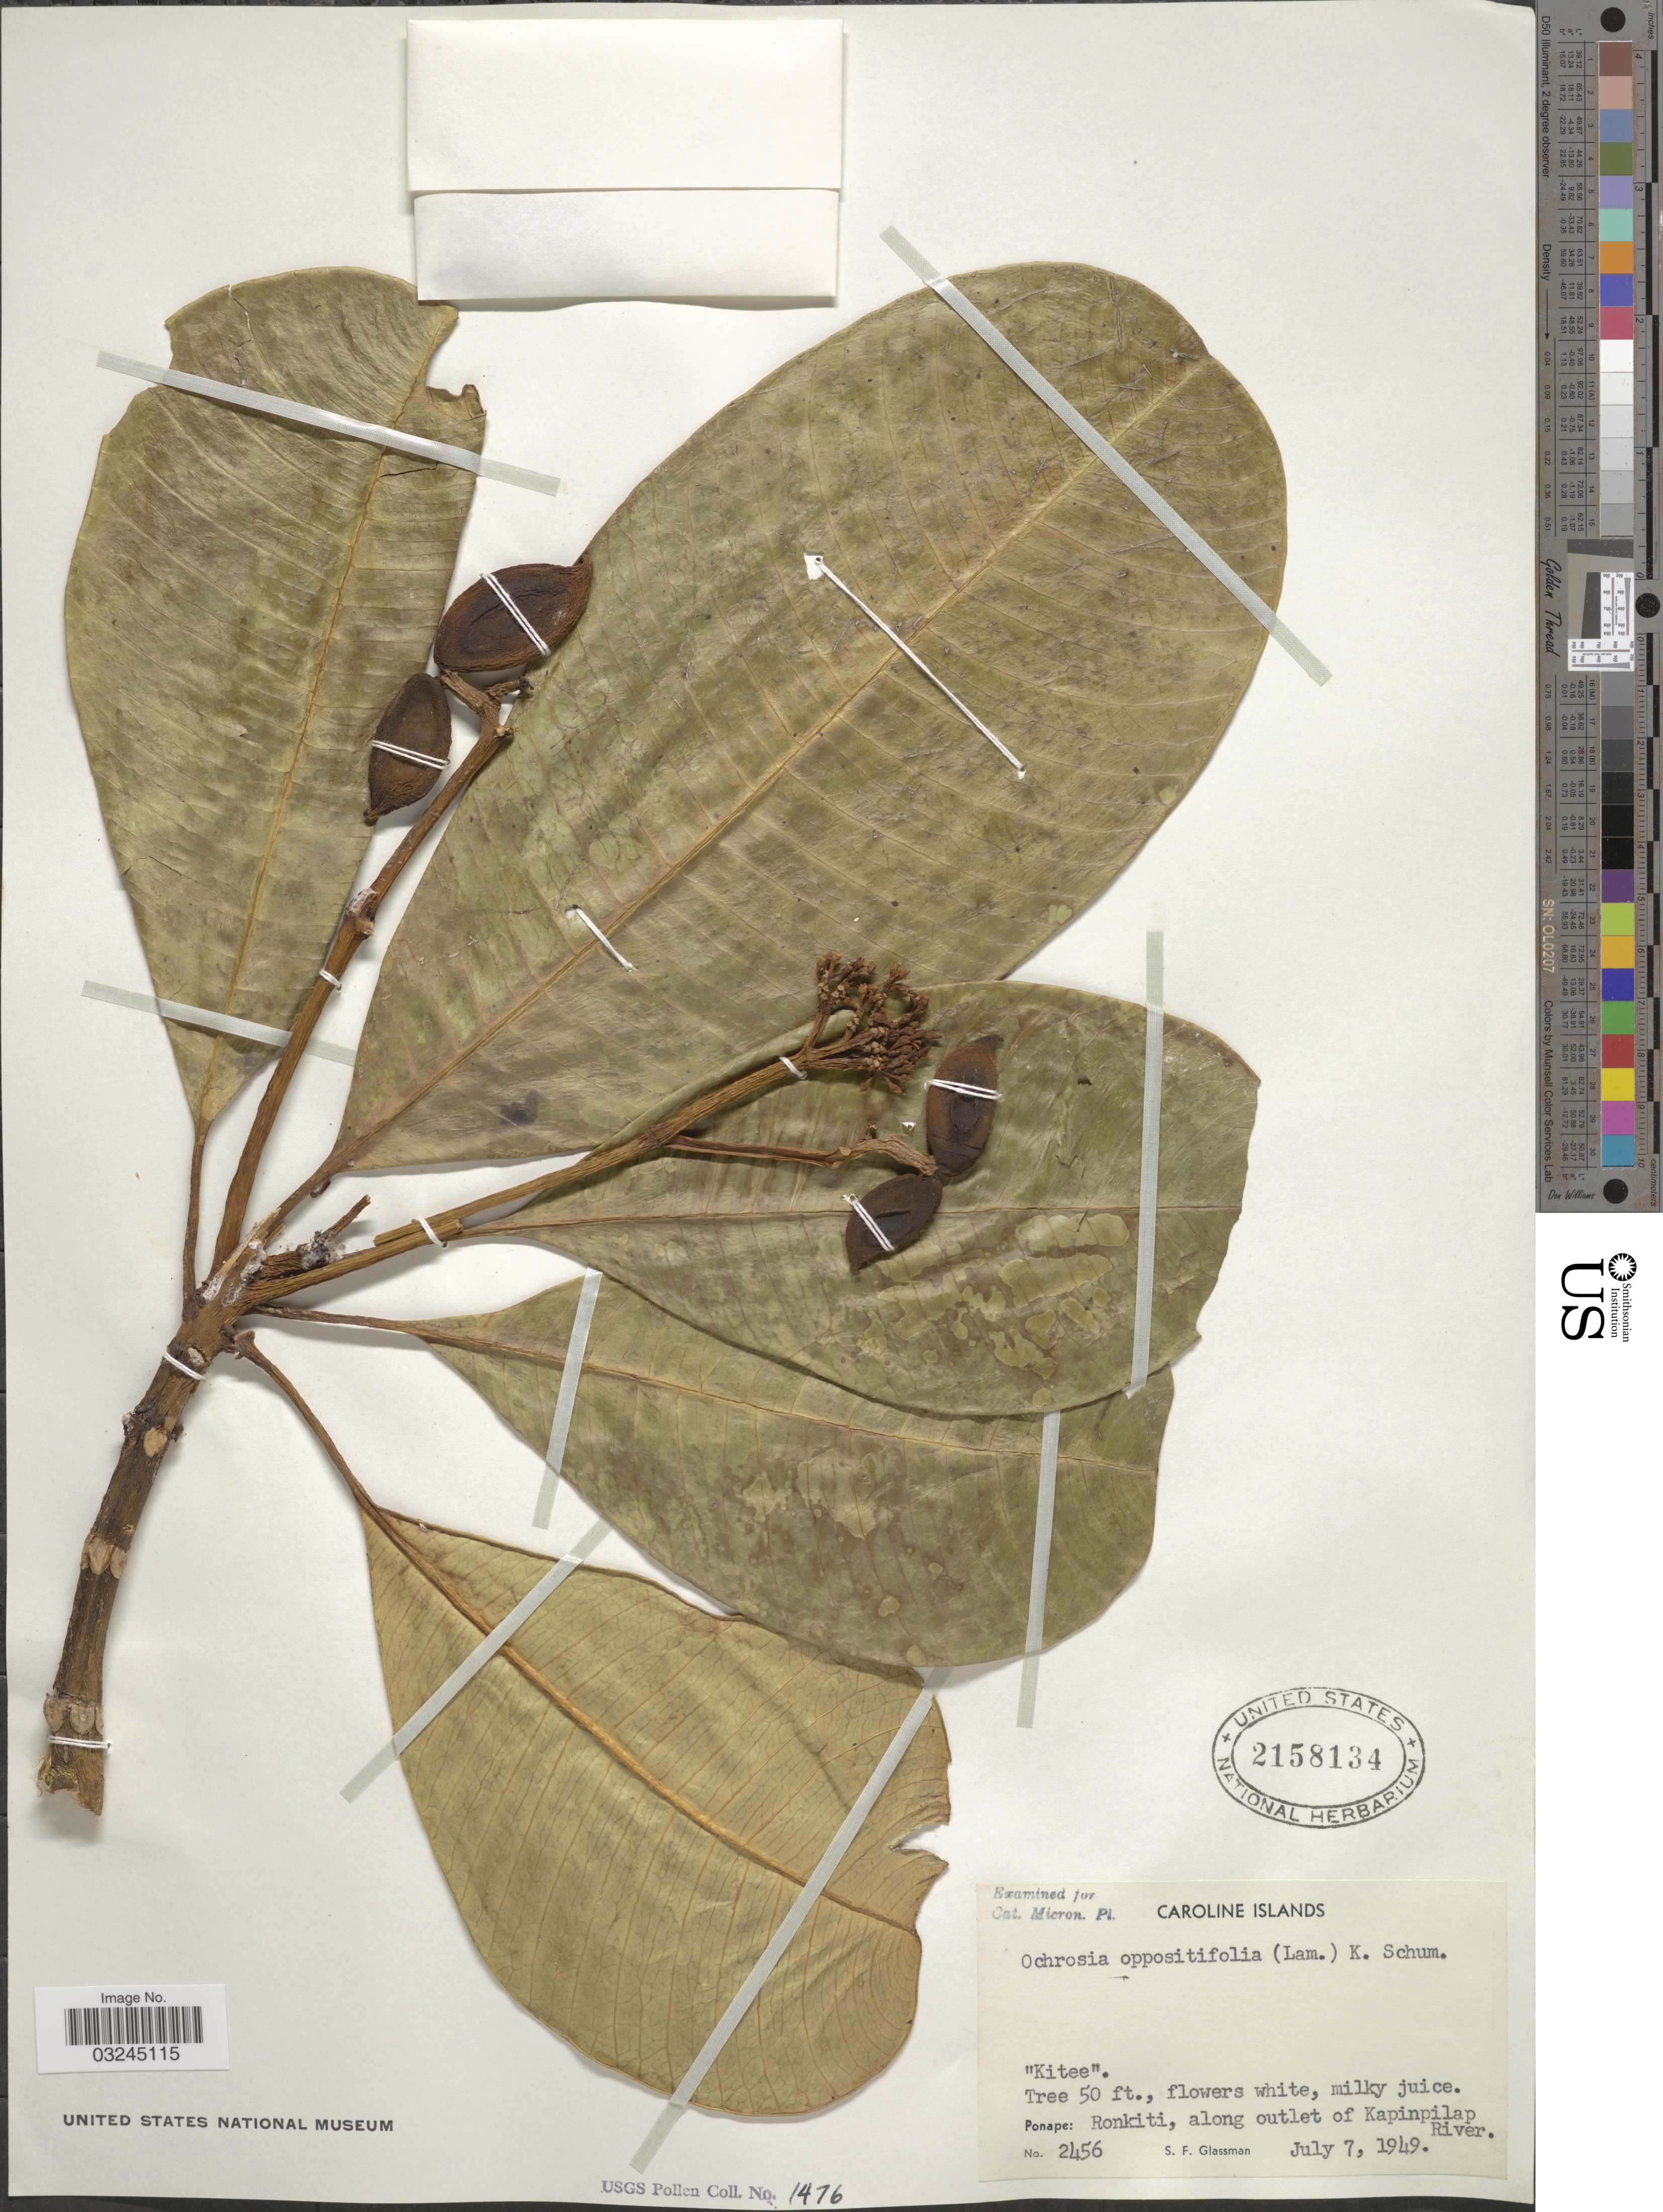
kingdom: Plantae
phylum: Tracheophyta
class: Magnoliopsida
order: Gentianales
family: Apocynaceae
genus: Ochrosia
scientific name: Ochrosia oppositifolia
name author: (Lam.) K. Schum.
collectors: S. F. Glassman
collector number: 2456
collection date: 1949-07-07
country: Micronesia, Federated States of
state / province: Pohnpei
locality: Caroline Islands. Ponape: Ronkiti, along outlet of Kapinpilap.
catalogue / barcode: US 2158134